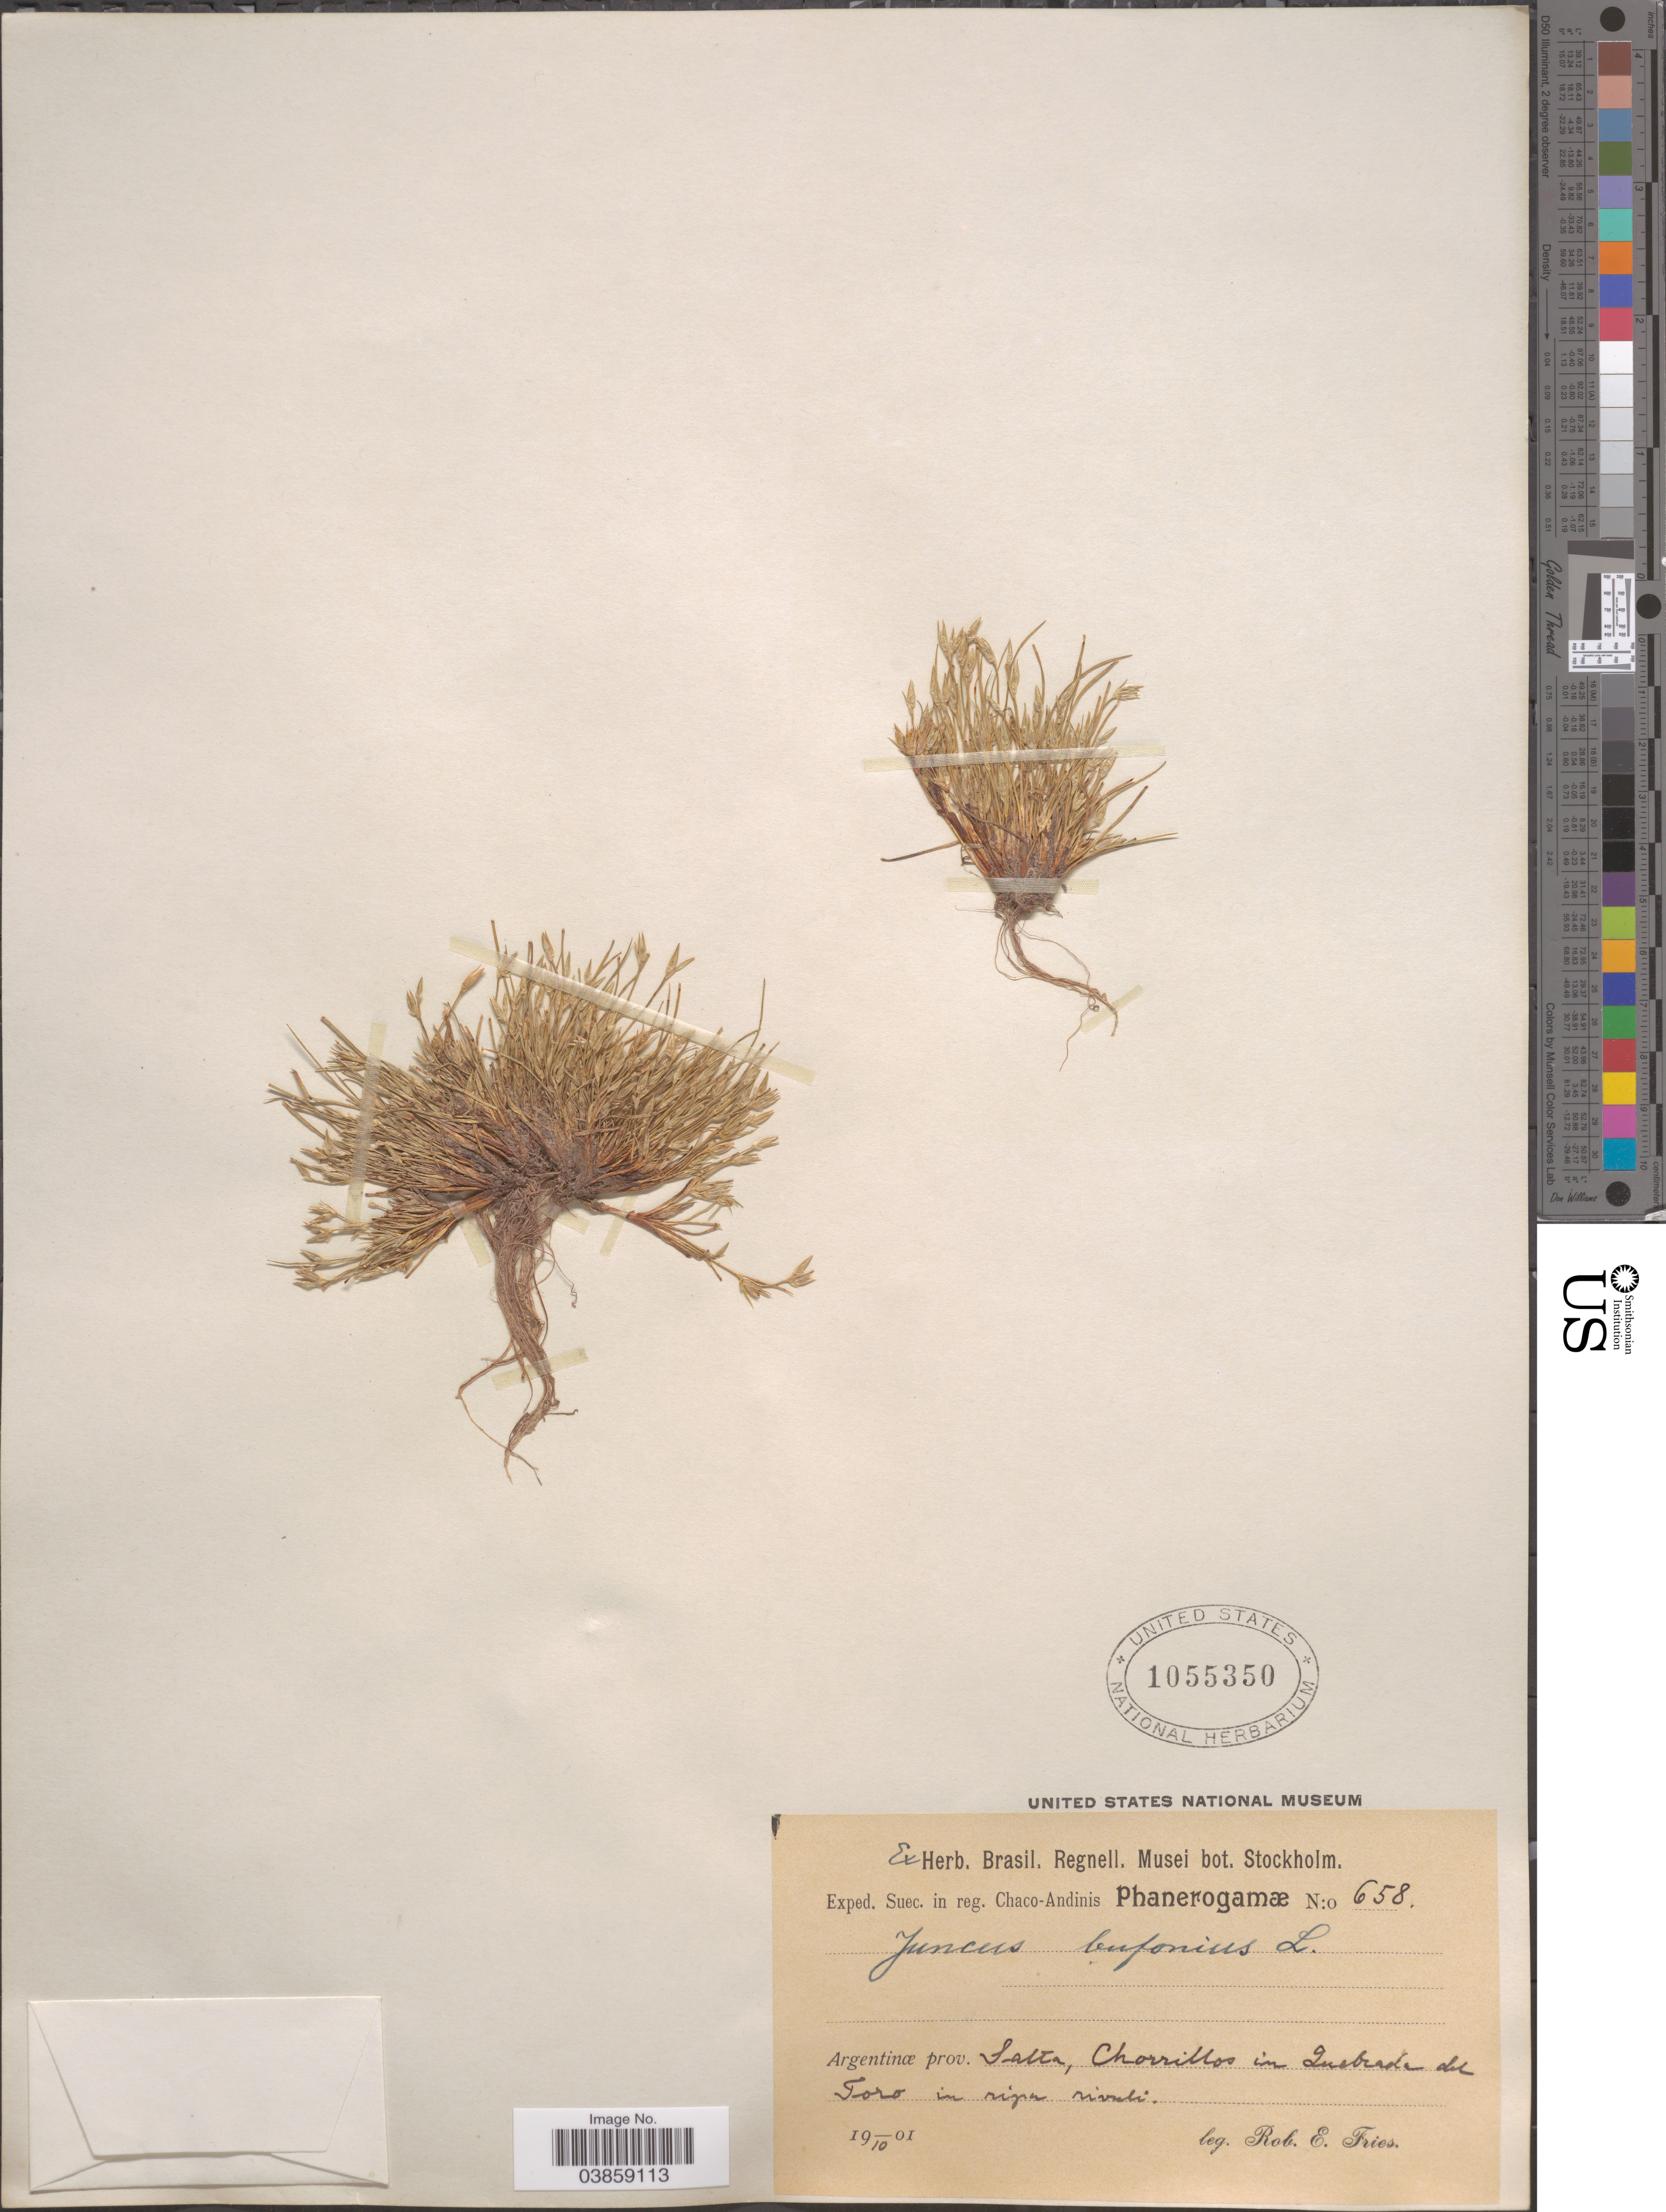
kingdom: Plantae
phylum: Tracheophyta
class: Liliopsida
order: Poales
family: Juncaceae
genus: Juncus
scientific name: Juncus bufonius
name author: L.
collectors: R. E. Fries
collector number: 658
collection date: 1901-10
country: Argentina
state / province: Salta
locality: Chorrillos in Quebrada du Toro in ripa rivuli.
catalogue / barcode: US 1055350